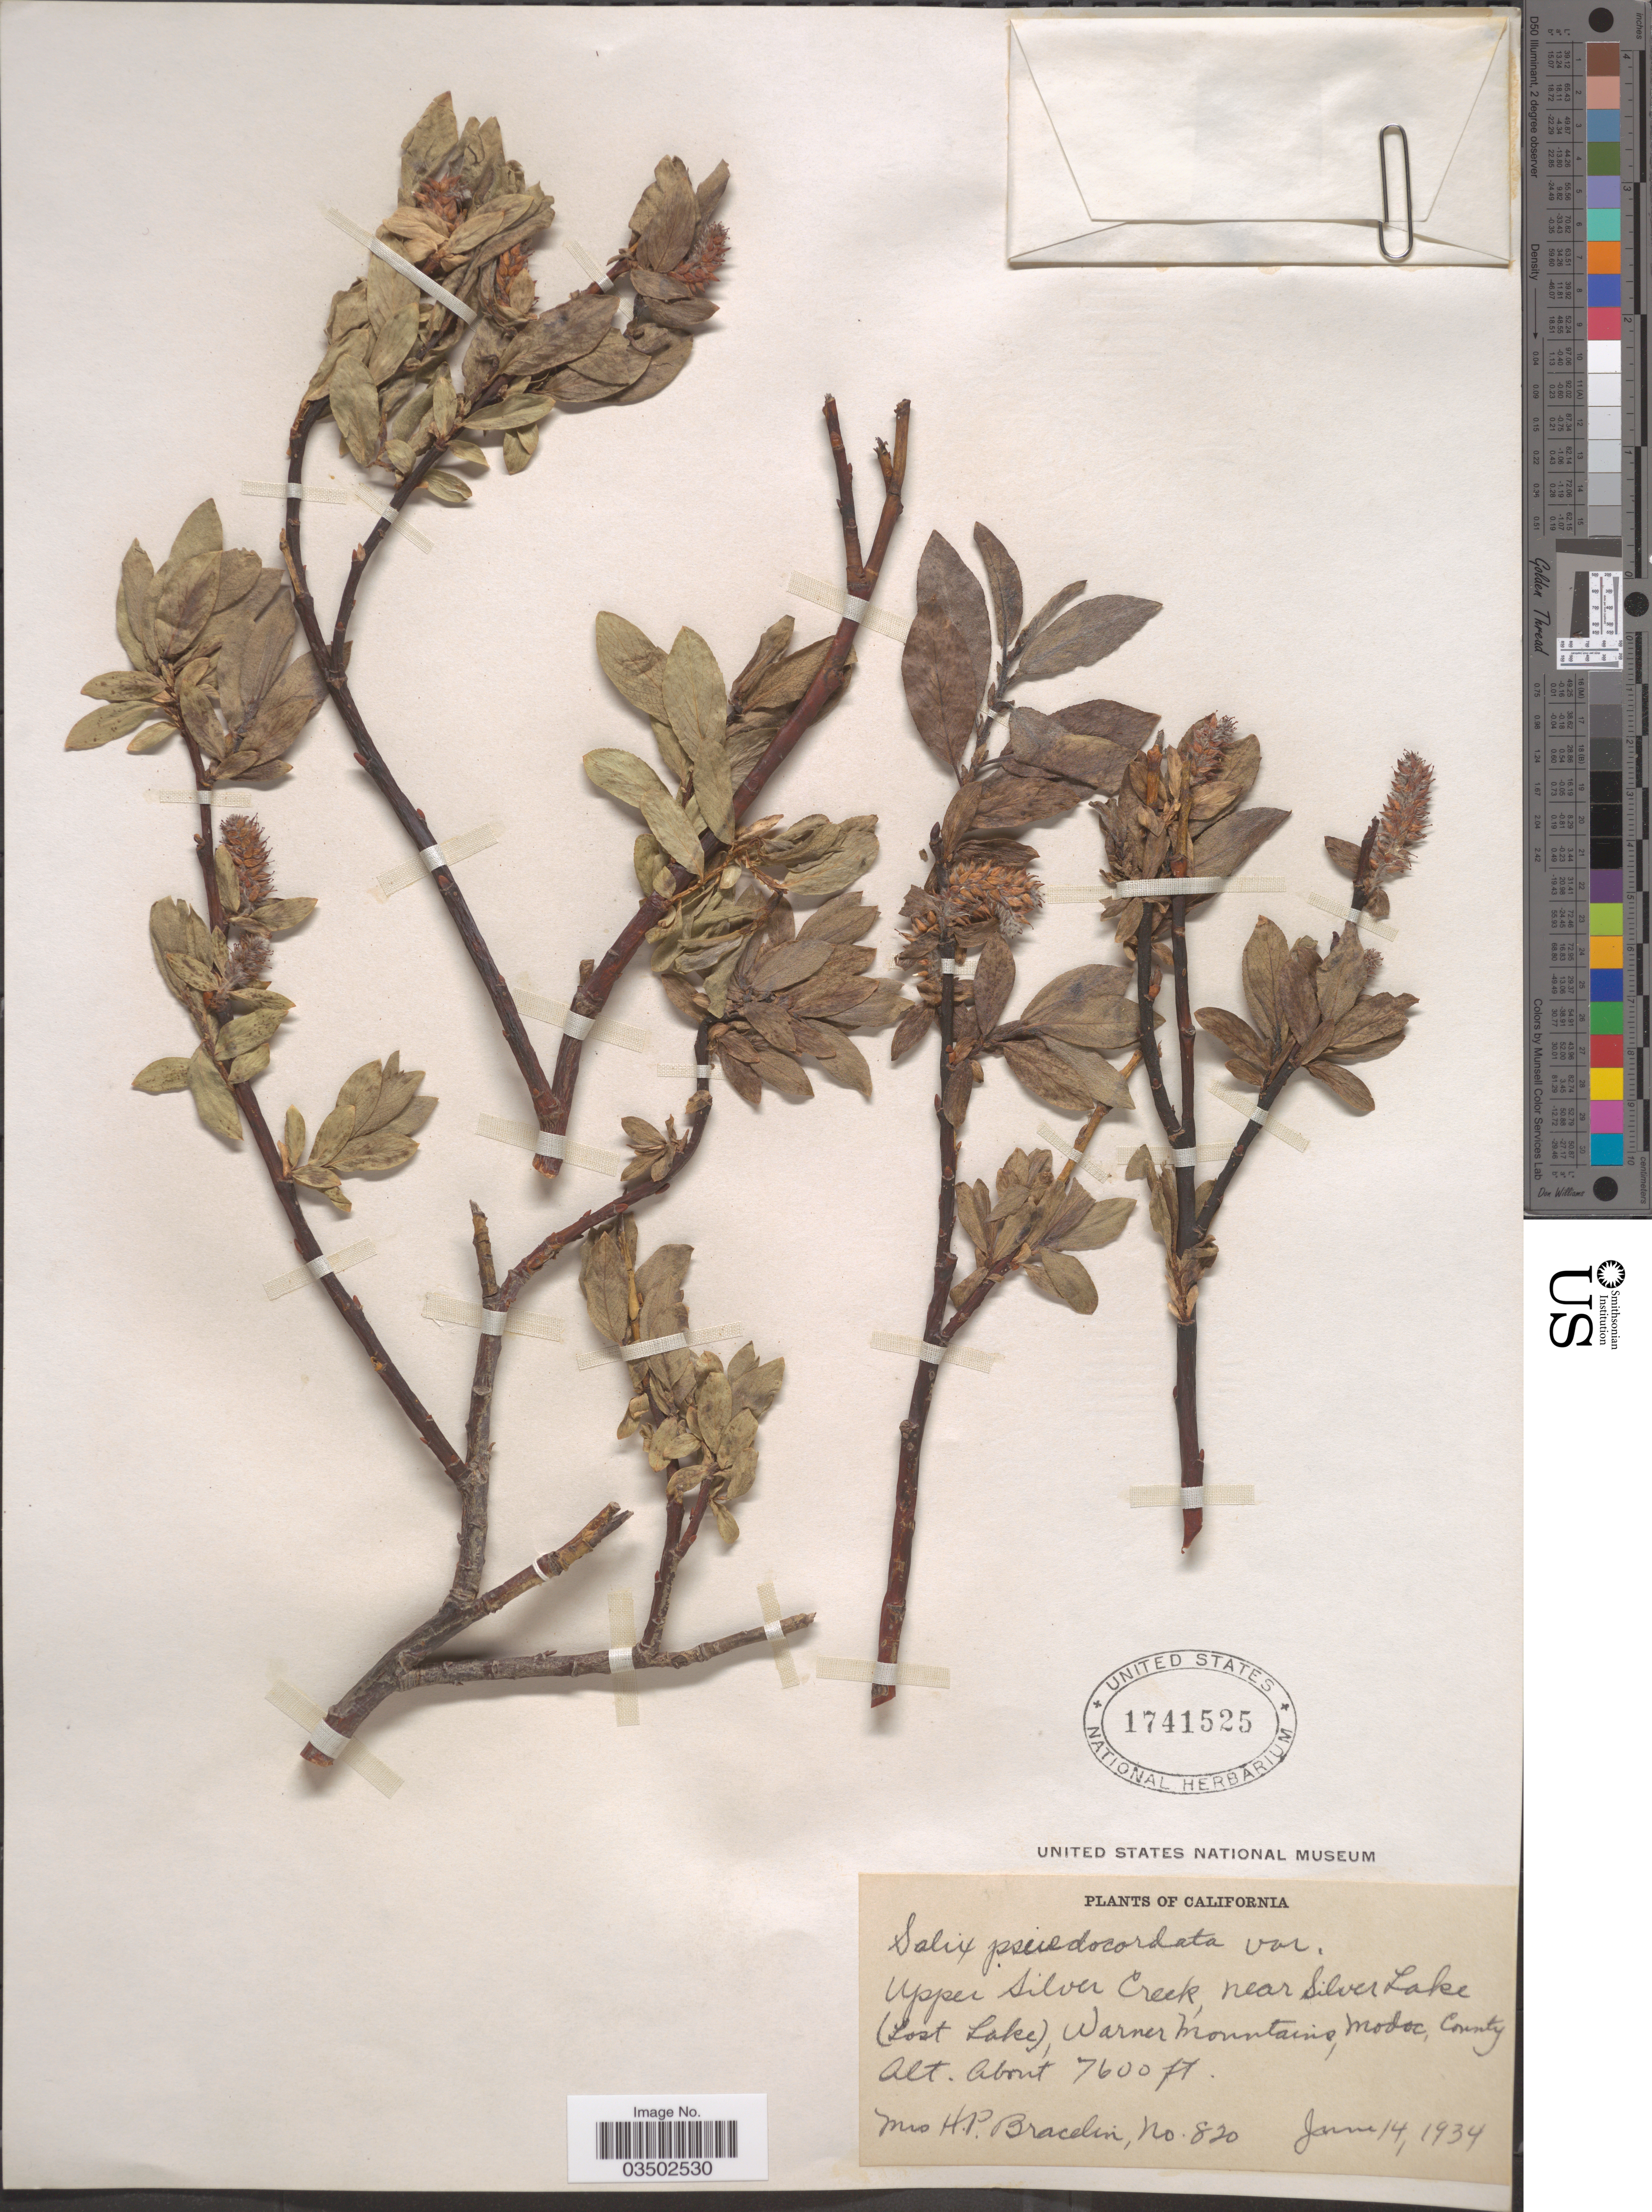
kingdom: Plantae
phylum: Tracheophyta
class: Magnoliopsida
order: Malpighiales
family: Salicaceae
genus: Salix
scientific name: Salix pseudocordata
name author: (Andersson) Andersson ex Rydb.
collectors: H. Bracelin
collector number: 820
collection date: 1934-06-14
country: United States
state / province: California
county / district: Modoc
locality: Upper Silver Creek, near Silver Lake (Lost Lake) Warm Mountains, Modoc County.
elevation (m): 2316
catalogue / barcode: US 1741525